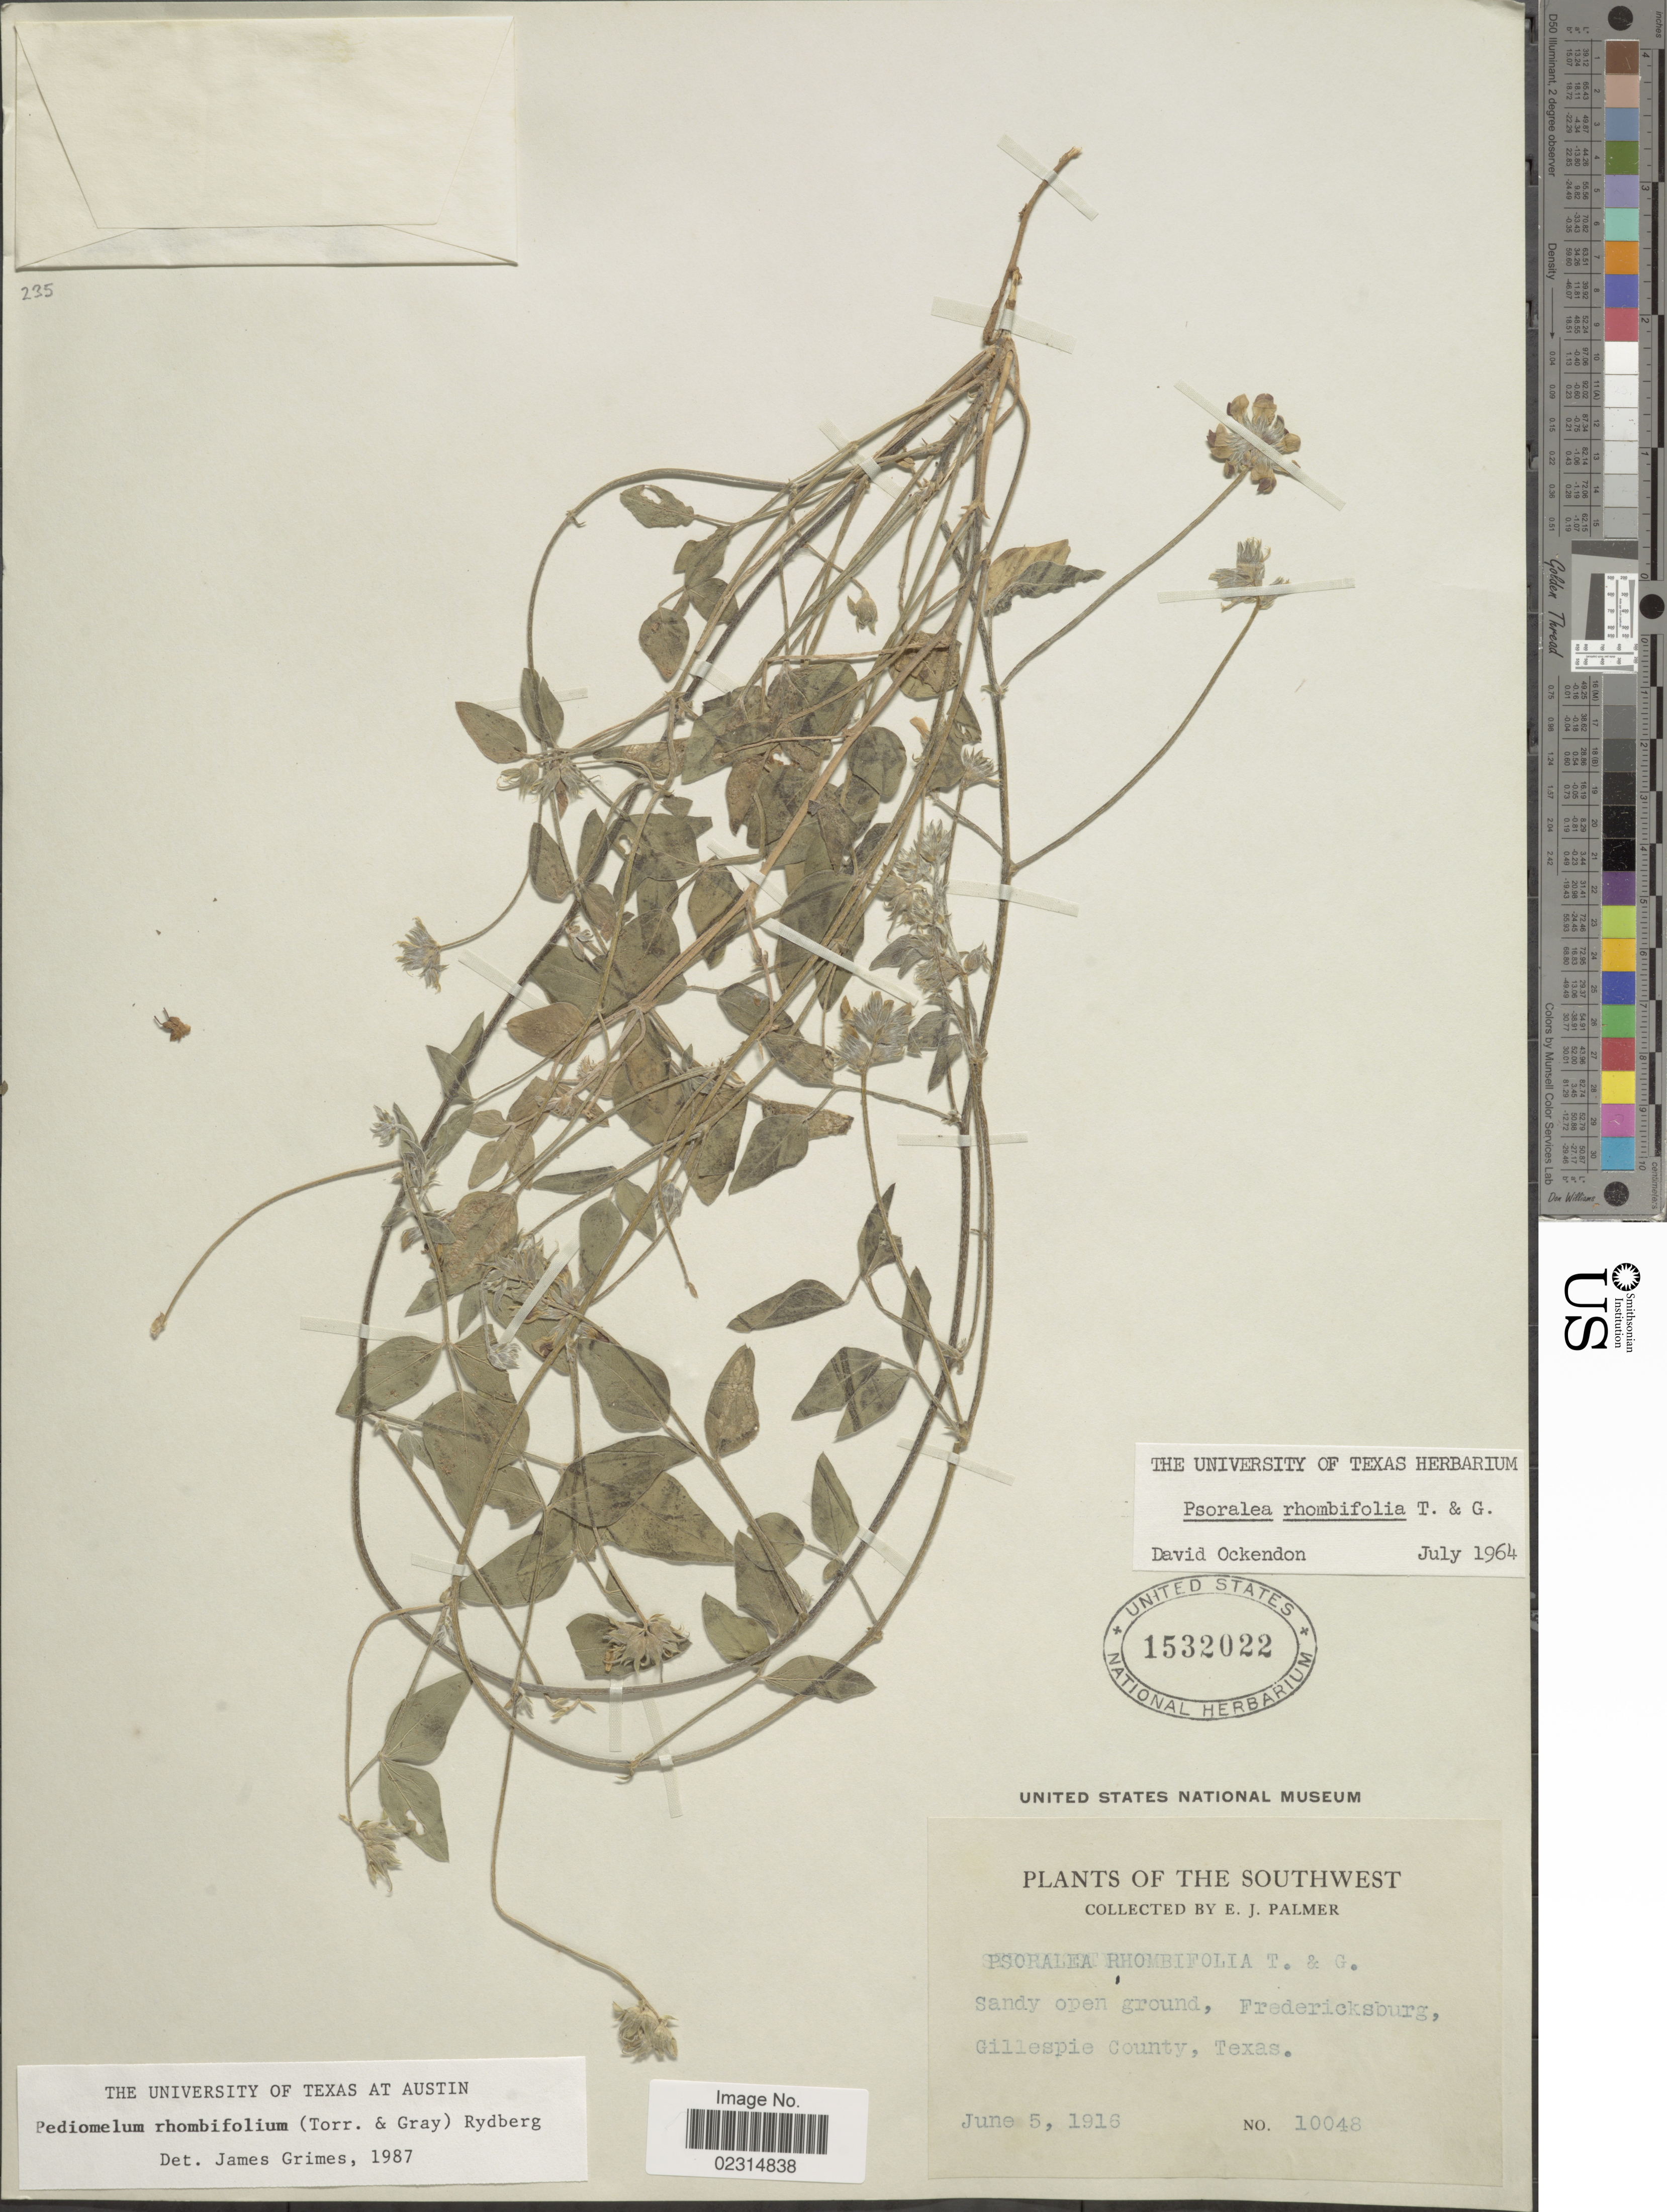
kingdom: Plantae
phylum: Tracheophyta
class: Magnoliopsida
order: Fabales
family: Fabaceae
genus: Pediomelum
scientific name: Pediomelum rhombifolium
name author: (Torr. & A. Gray) Rydb.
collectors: E. J. Palmer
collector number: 10048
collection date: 1916-06-05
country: United States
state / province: Texas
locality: The Southwest, Sandy open ground, Fredericksburg, Gillespie County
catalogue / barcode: US 1532022